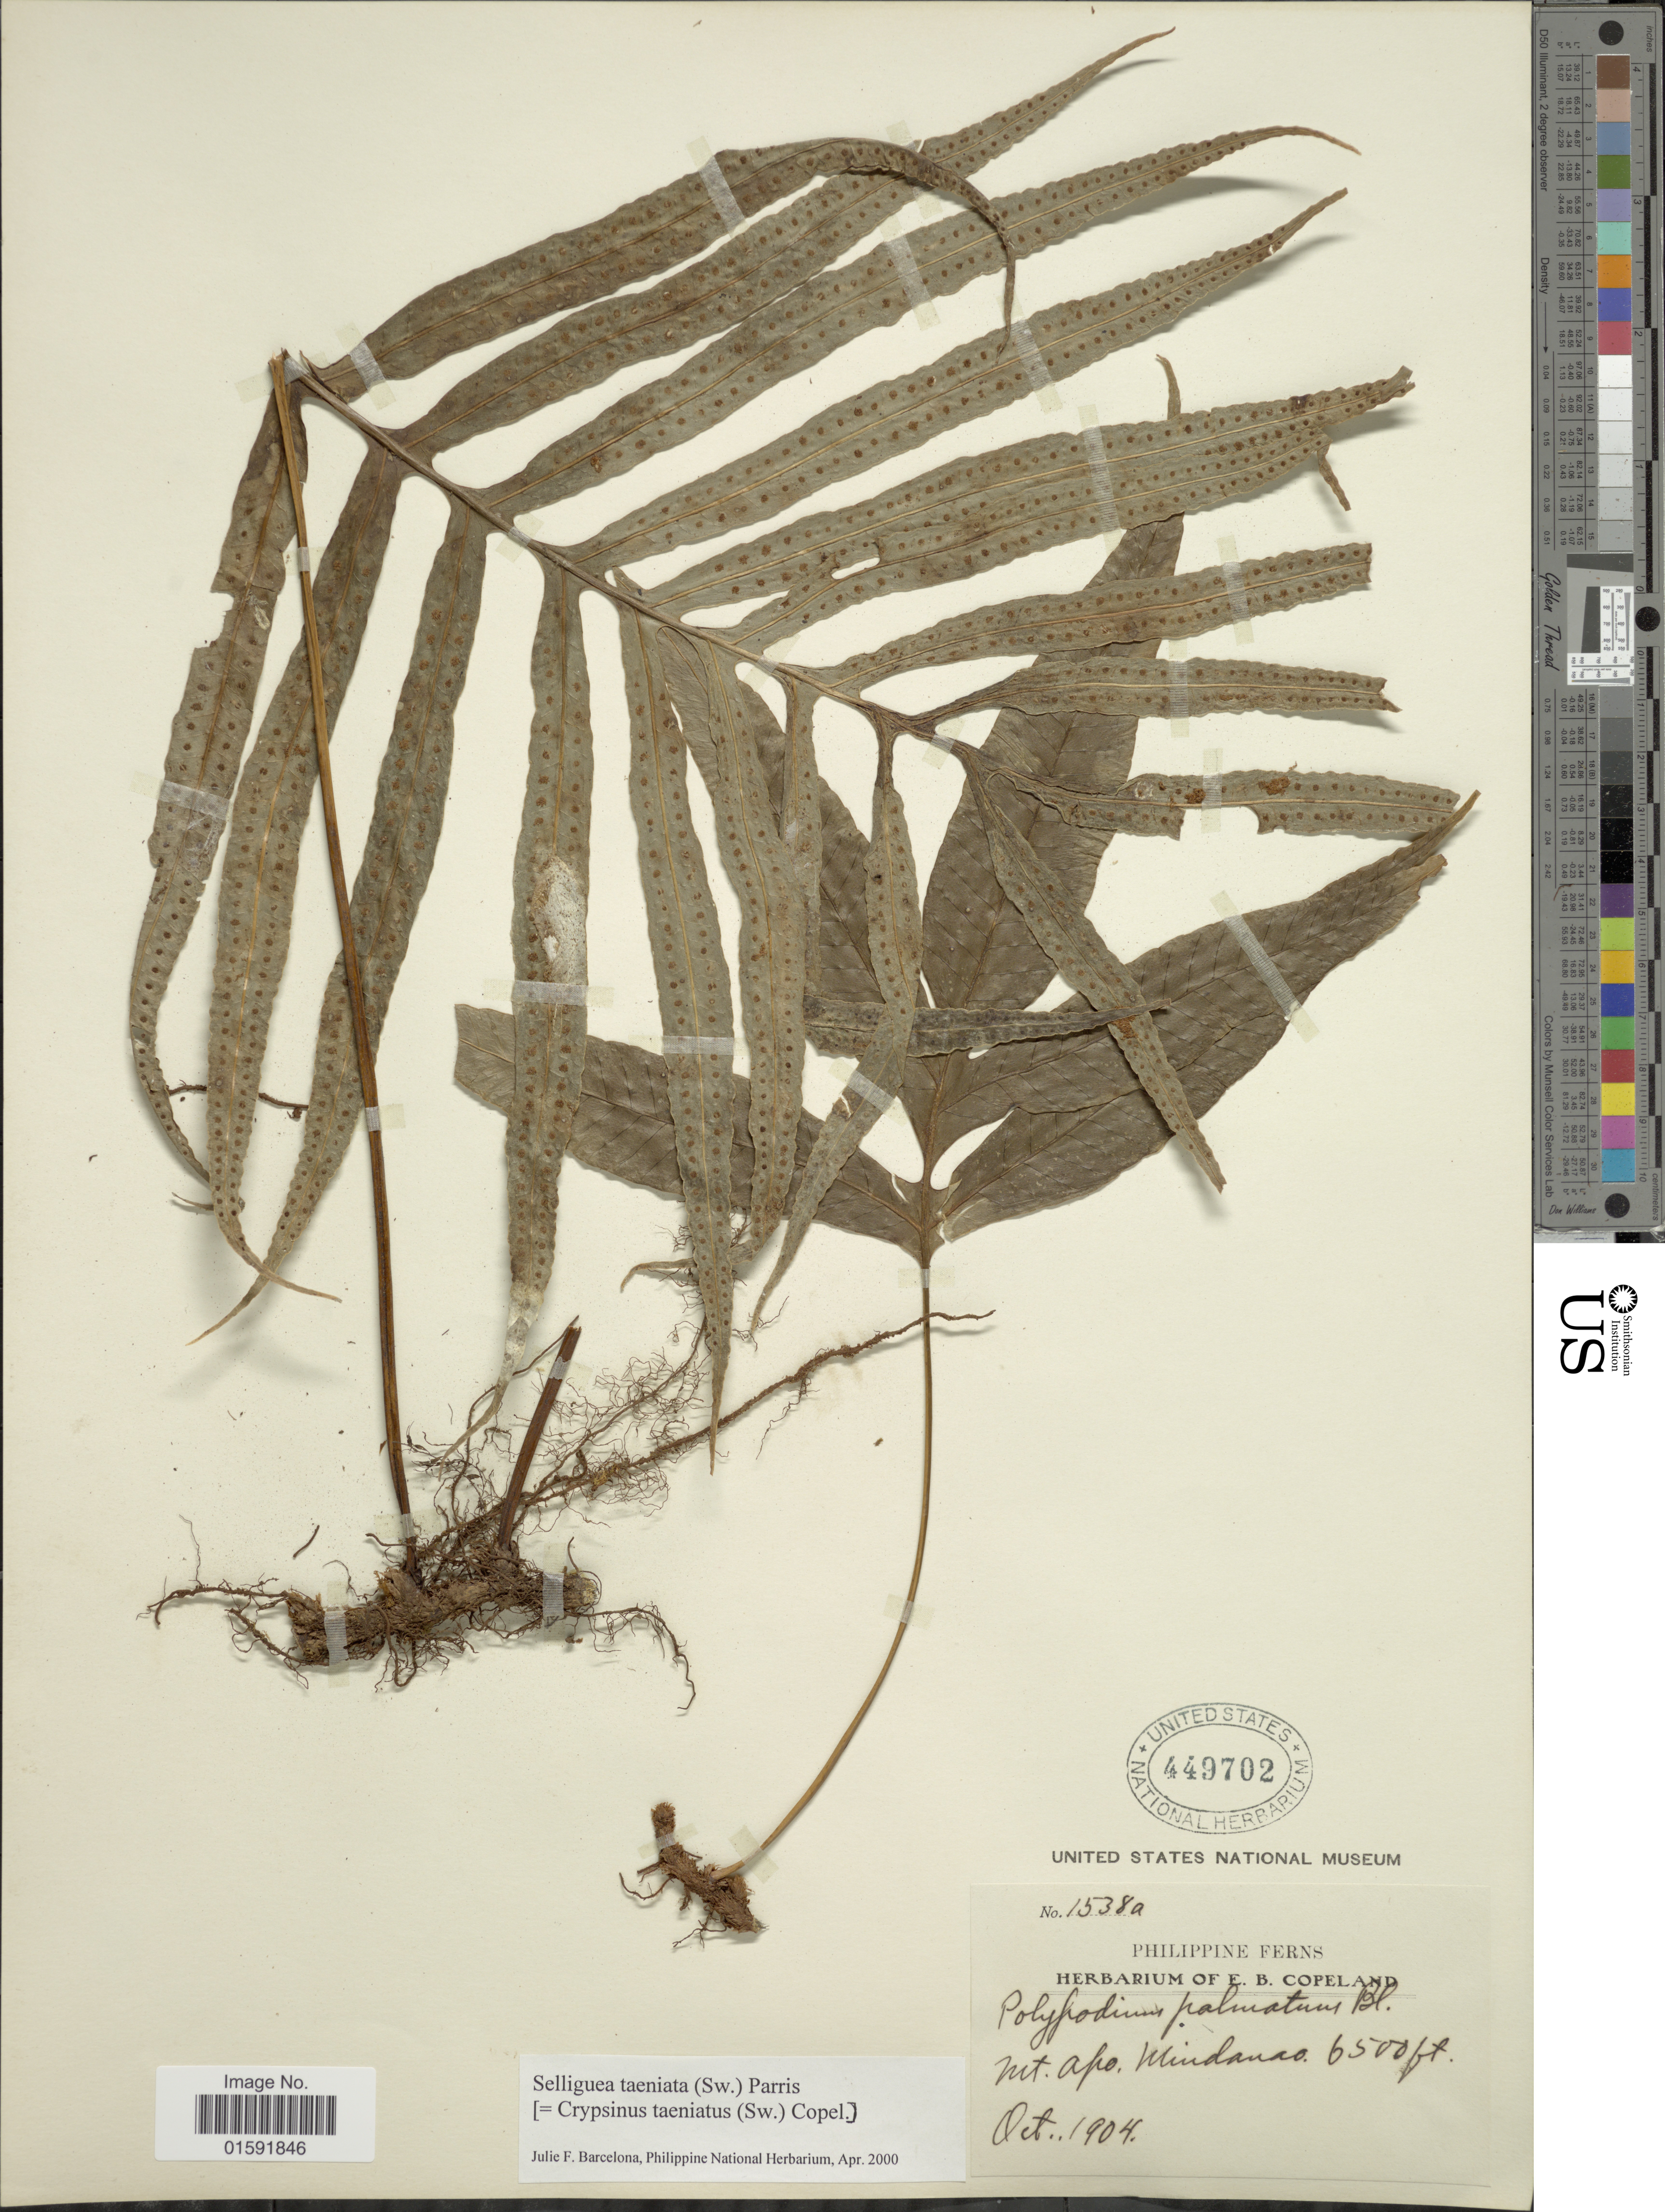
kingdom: Plantae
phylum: Tracheophyta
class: Polypodiopsida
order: Polypodiales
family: Polypodiaceae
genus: Selliguea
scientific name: Selliguea taeniata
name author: Parris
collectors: E. B. Copeland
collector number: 1538a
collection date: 1904-10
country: Philippines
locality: Mt. Apo, Mindanao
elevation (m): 1981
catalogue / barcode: US 449702